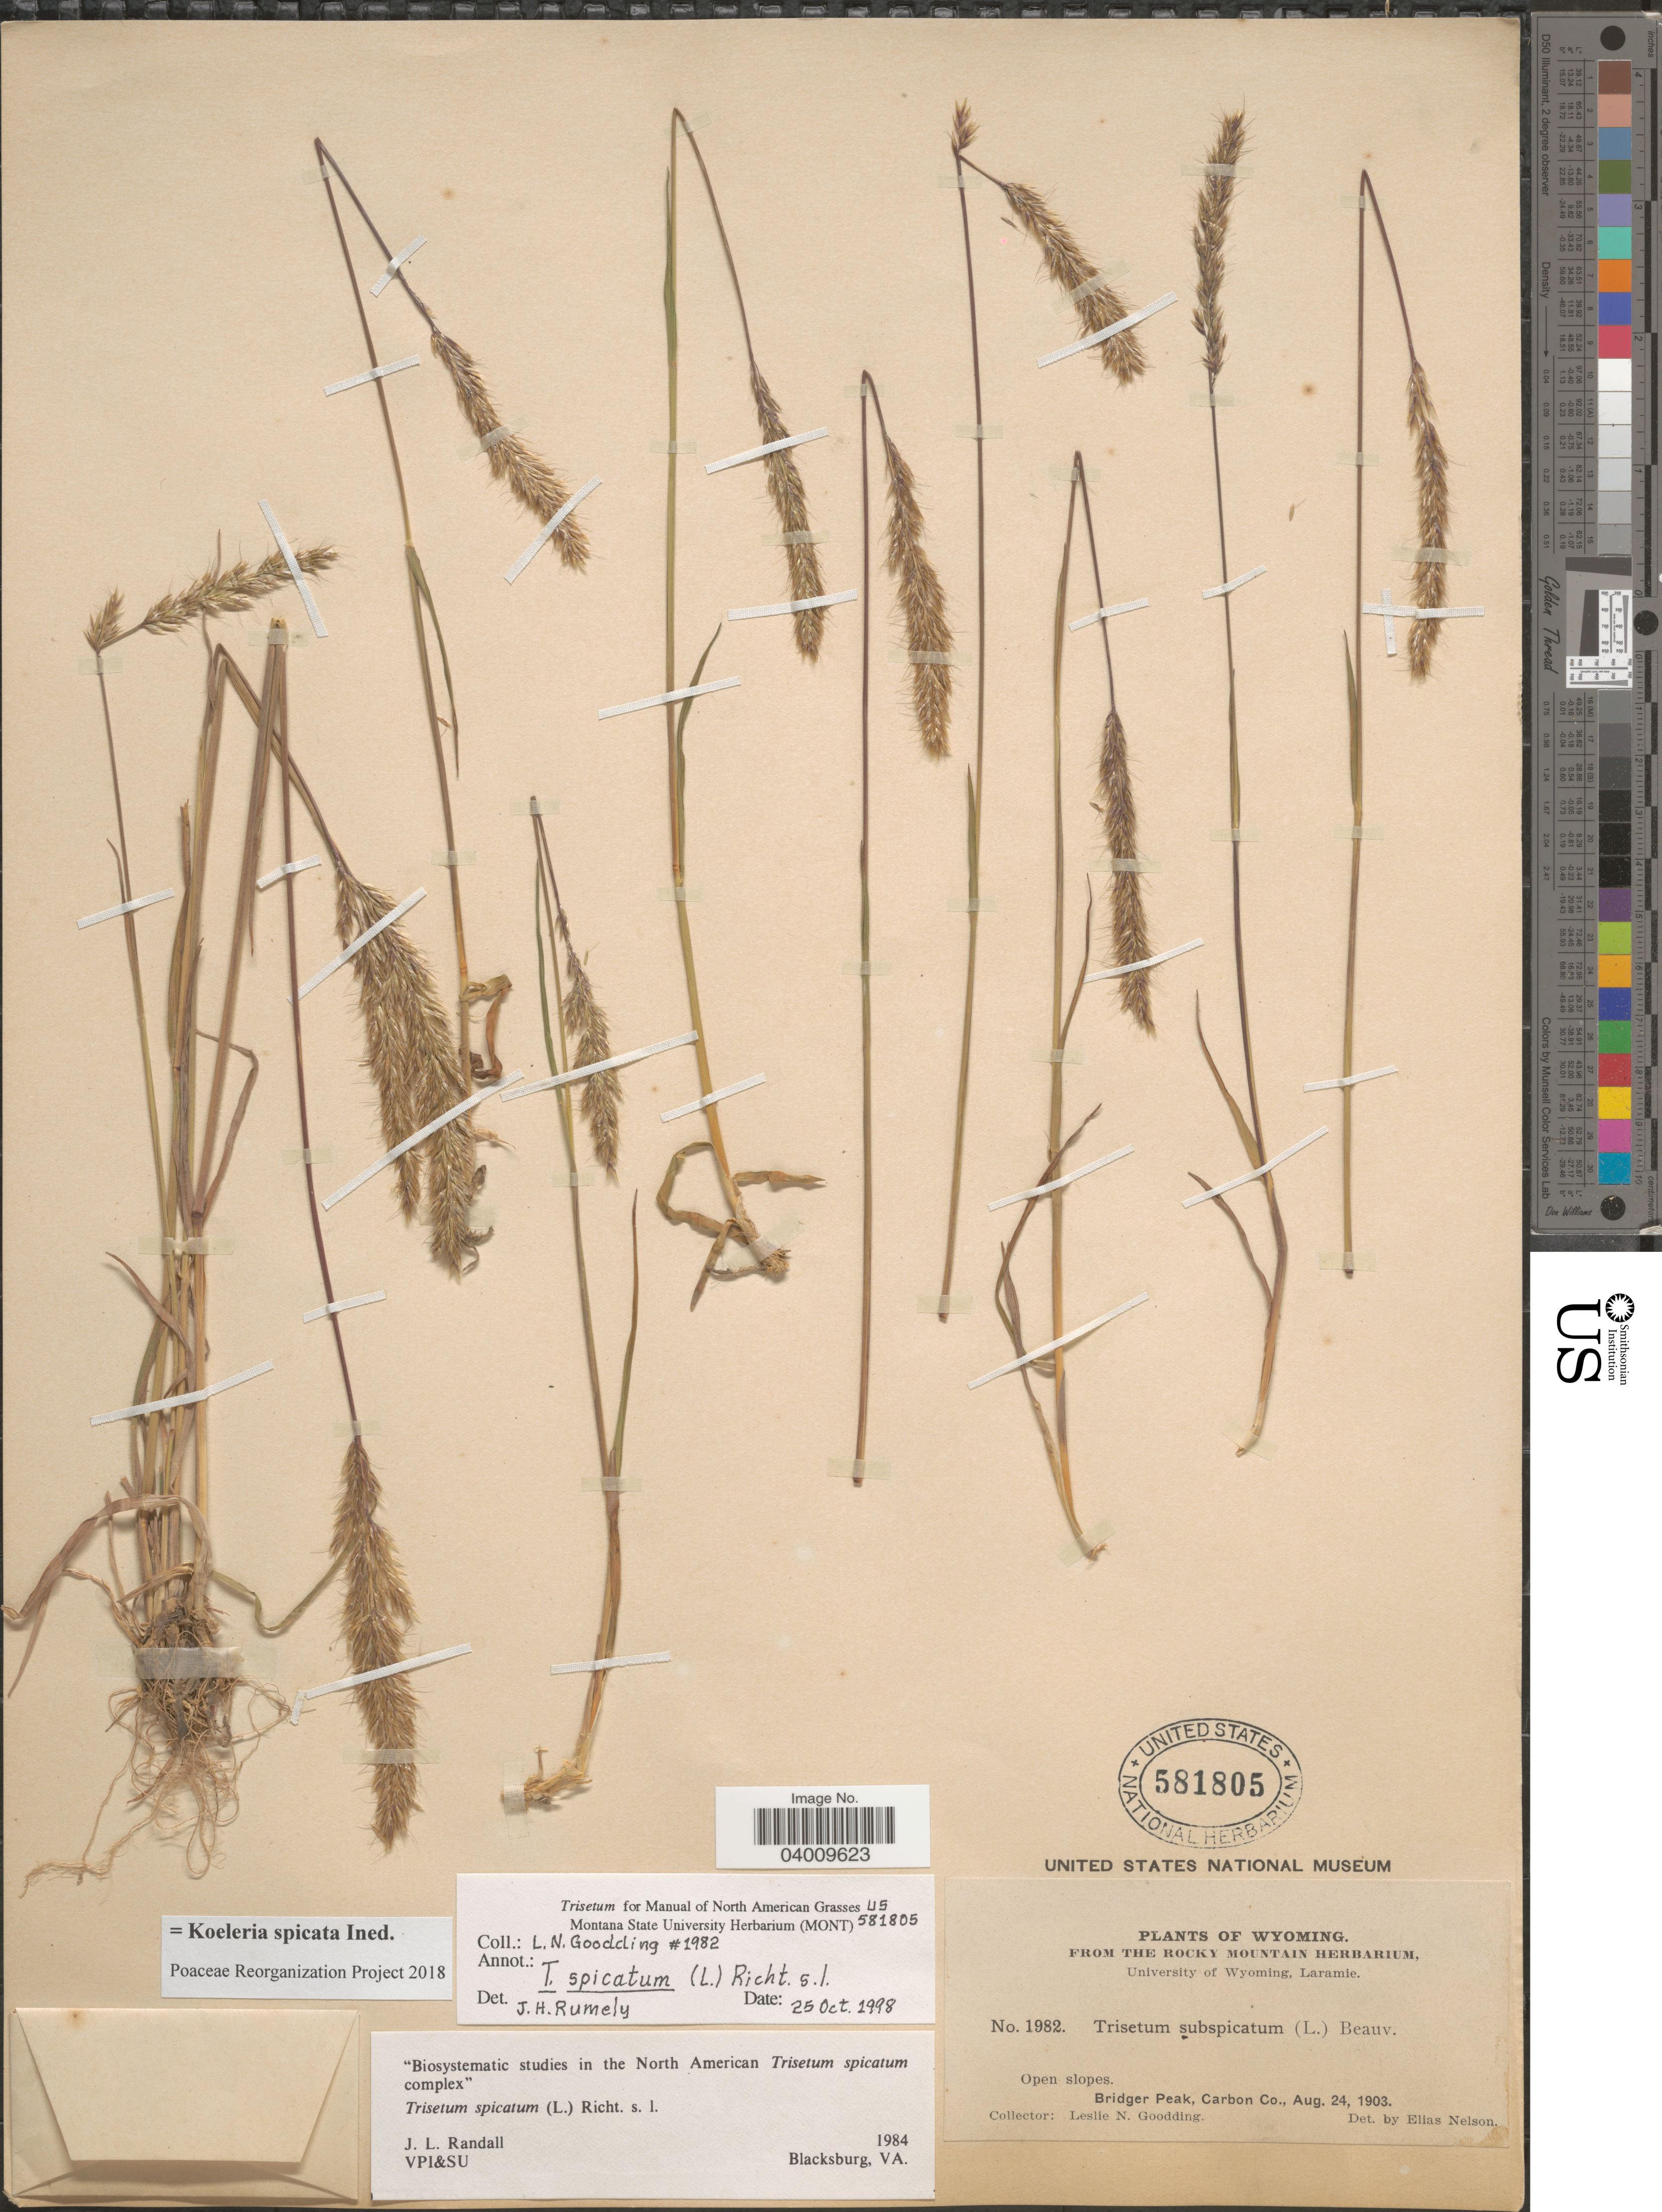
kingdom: Plantae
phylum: Tracheophyta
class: Liliopsida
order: Poales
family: Poaceae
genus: Koeleria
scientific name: Koeleria spicata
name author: (L.) Barberá et al.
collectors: L. N. Goodding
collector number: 1982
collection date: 1903-08-24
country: United States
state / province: Wyoming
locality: Bridger Peak, Carbon Co.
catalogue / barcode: US 581805